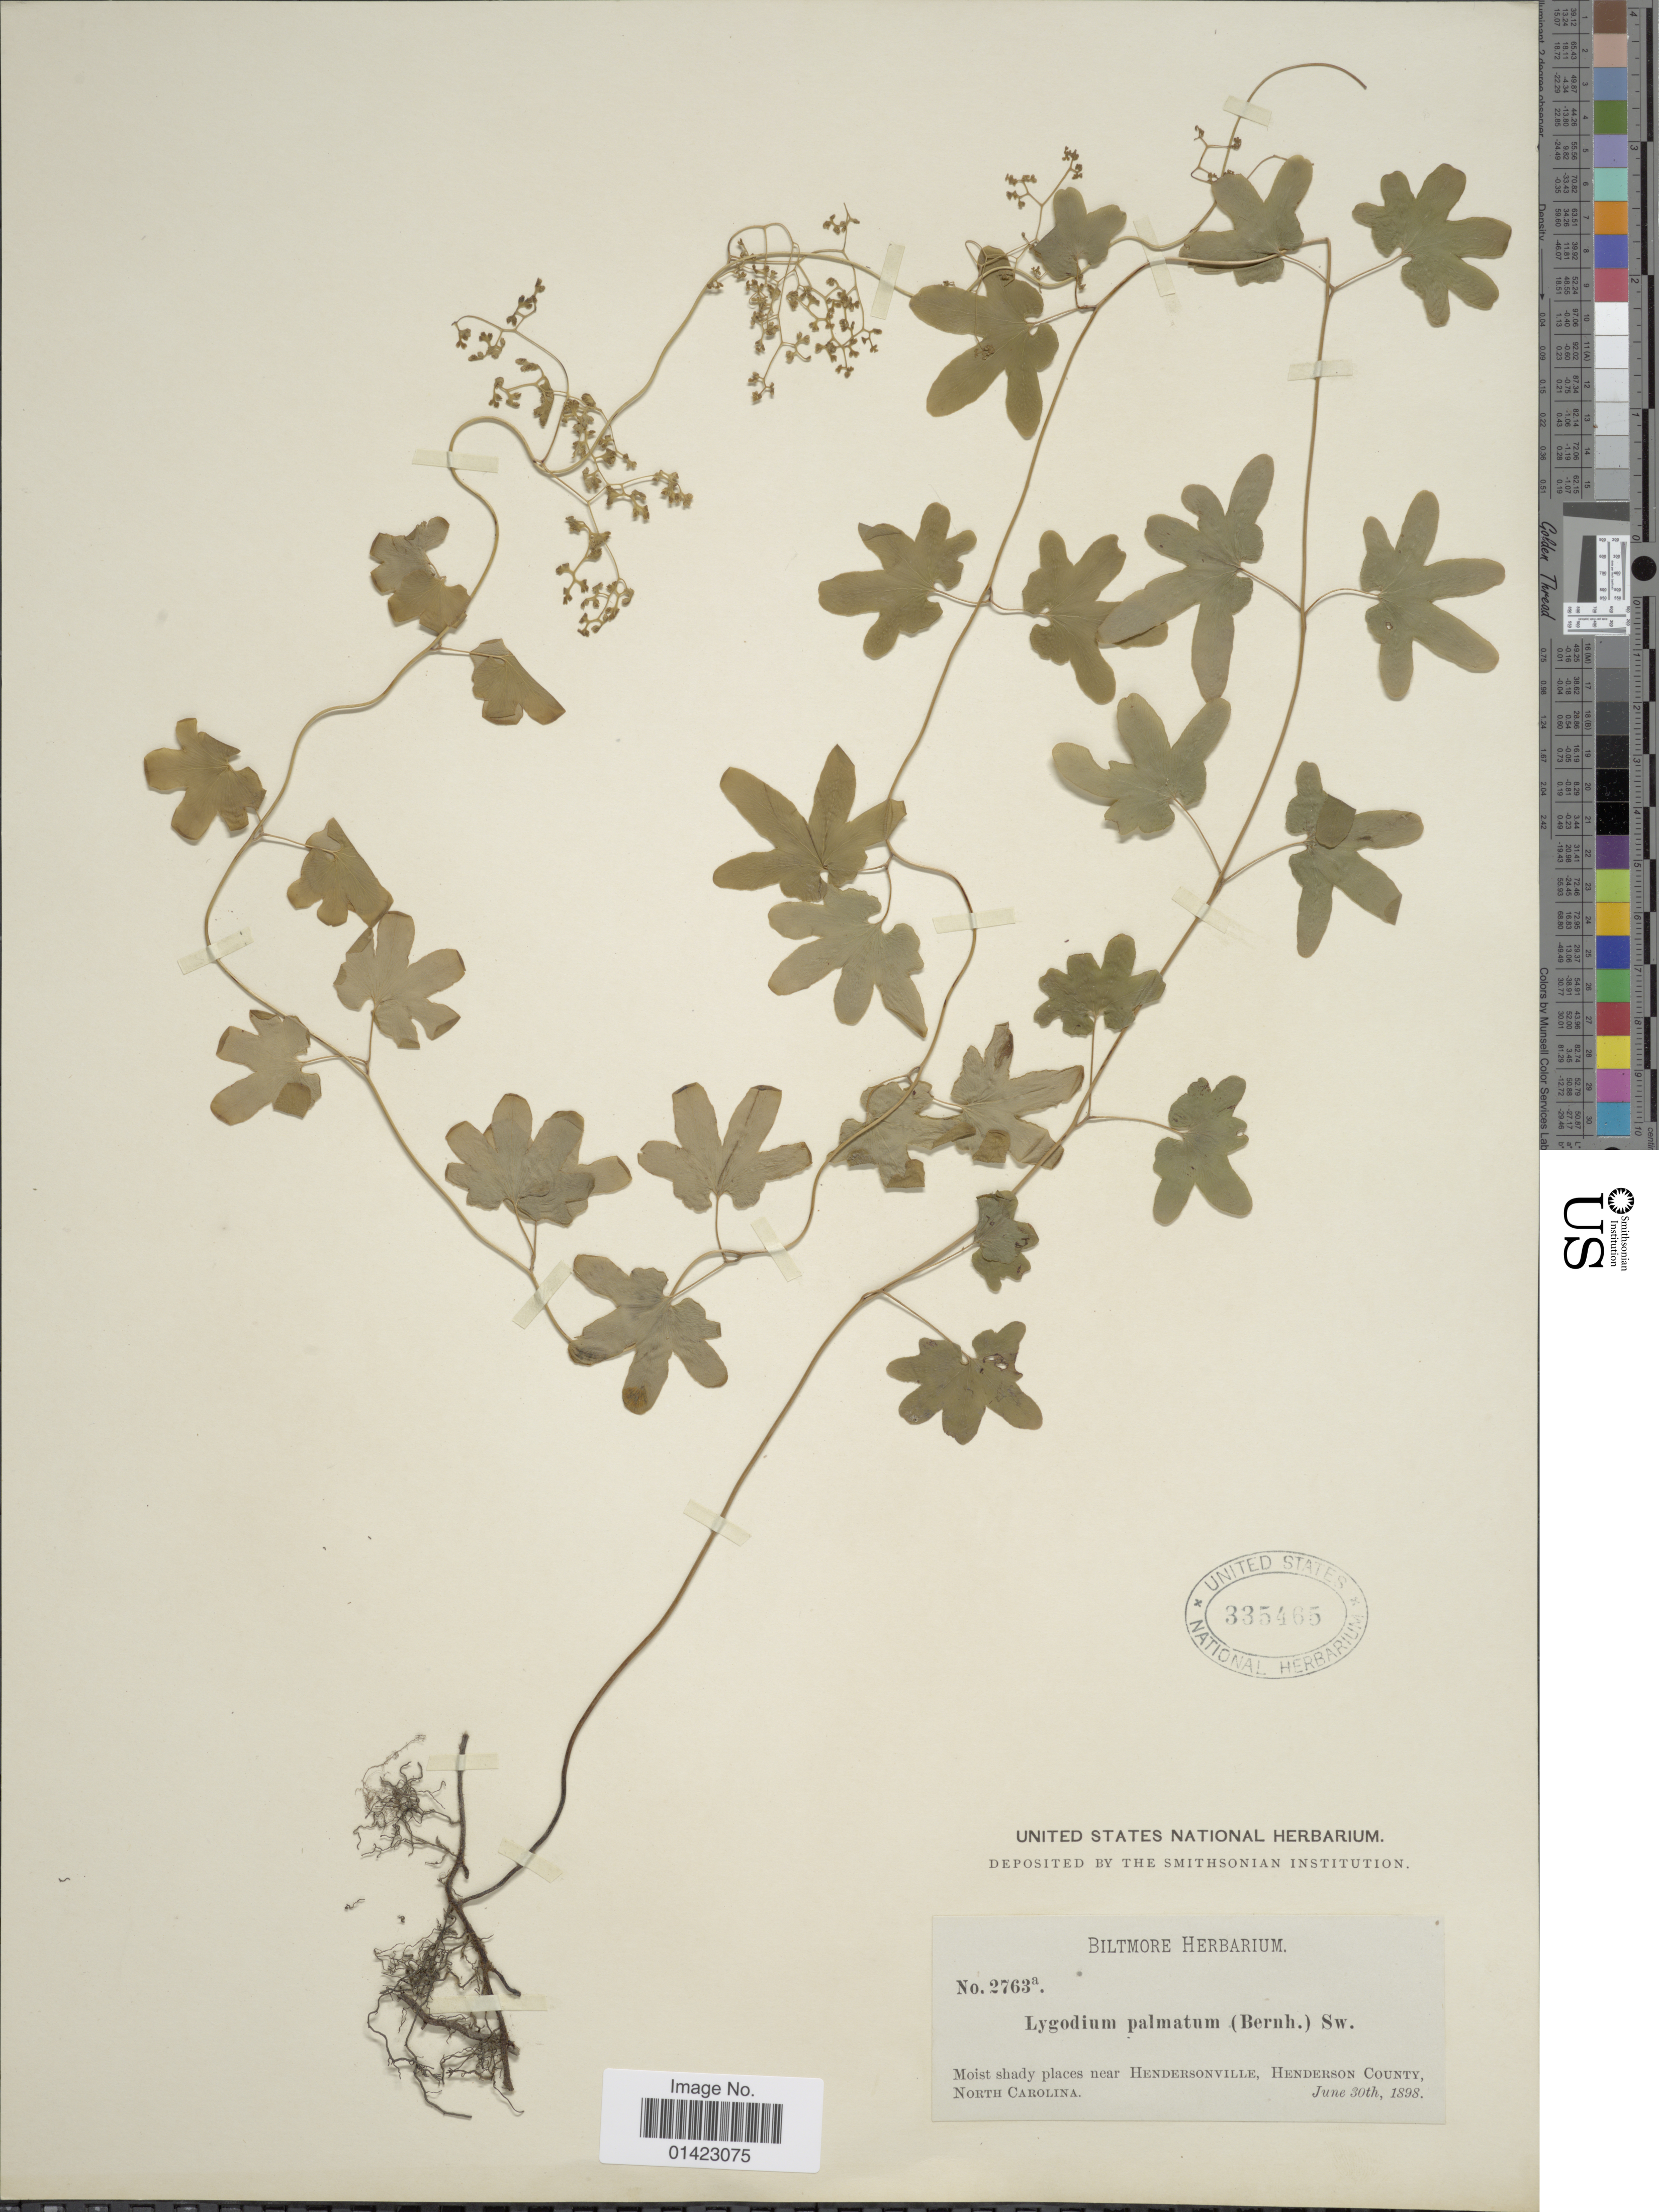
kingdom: Plantae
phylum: Tracheophyta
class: Polypodiopsida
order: Schizaeales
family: Lygodiaceae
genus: Lygodium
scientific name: Lygodium palmatum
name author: (Bernh.) Sw.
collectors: ex herb. Biltmore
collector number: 2763a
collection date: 1898-06-30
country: United States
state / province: North Carolina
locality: Moist shady places near Hendersonville, Henderson County, North Carolina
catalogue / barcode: US 335465